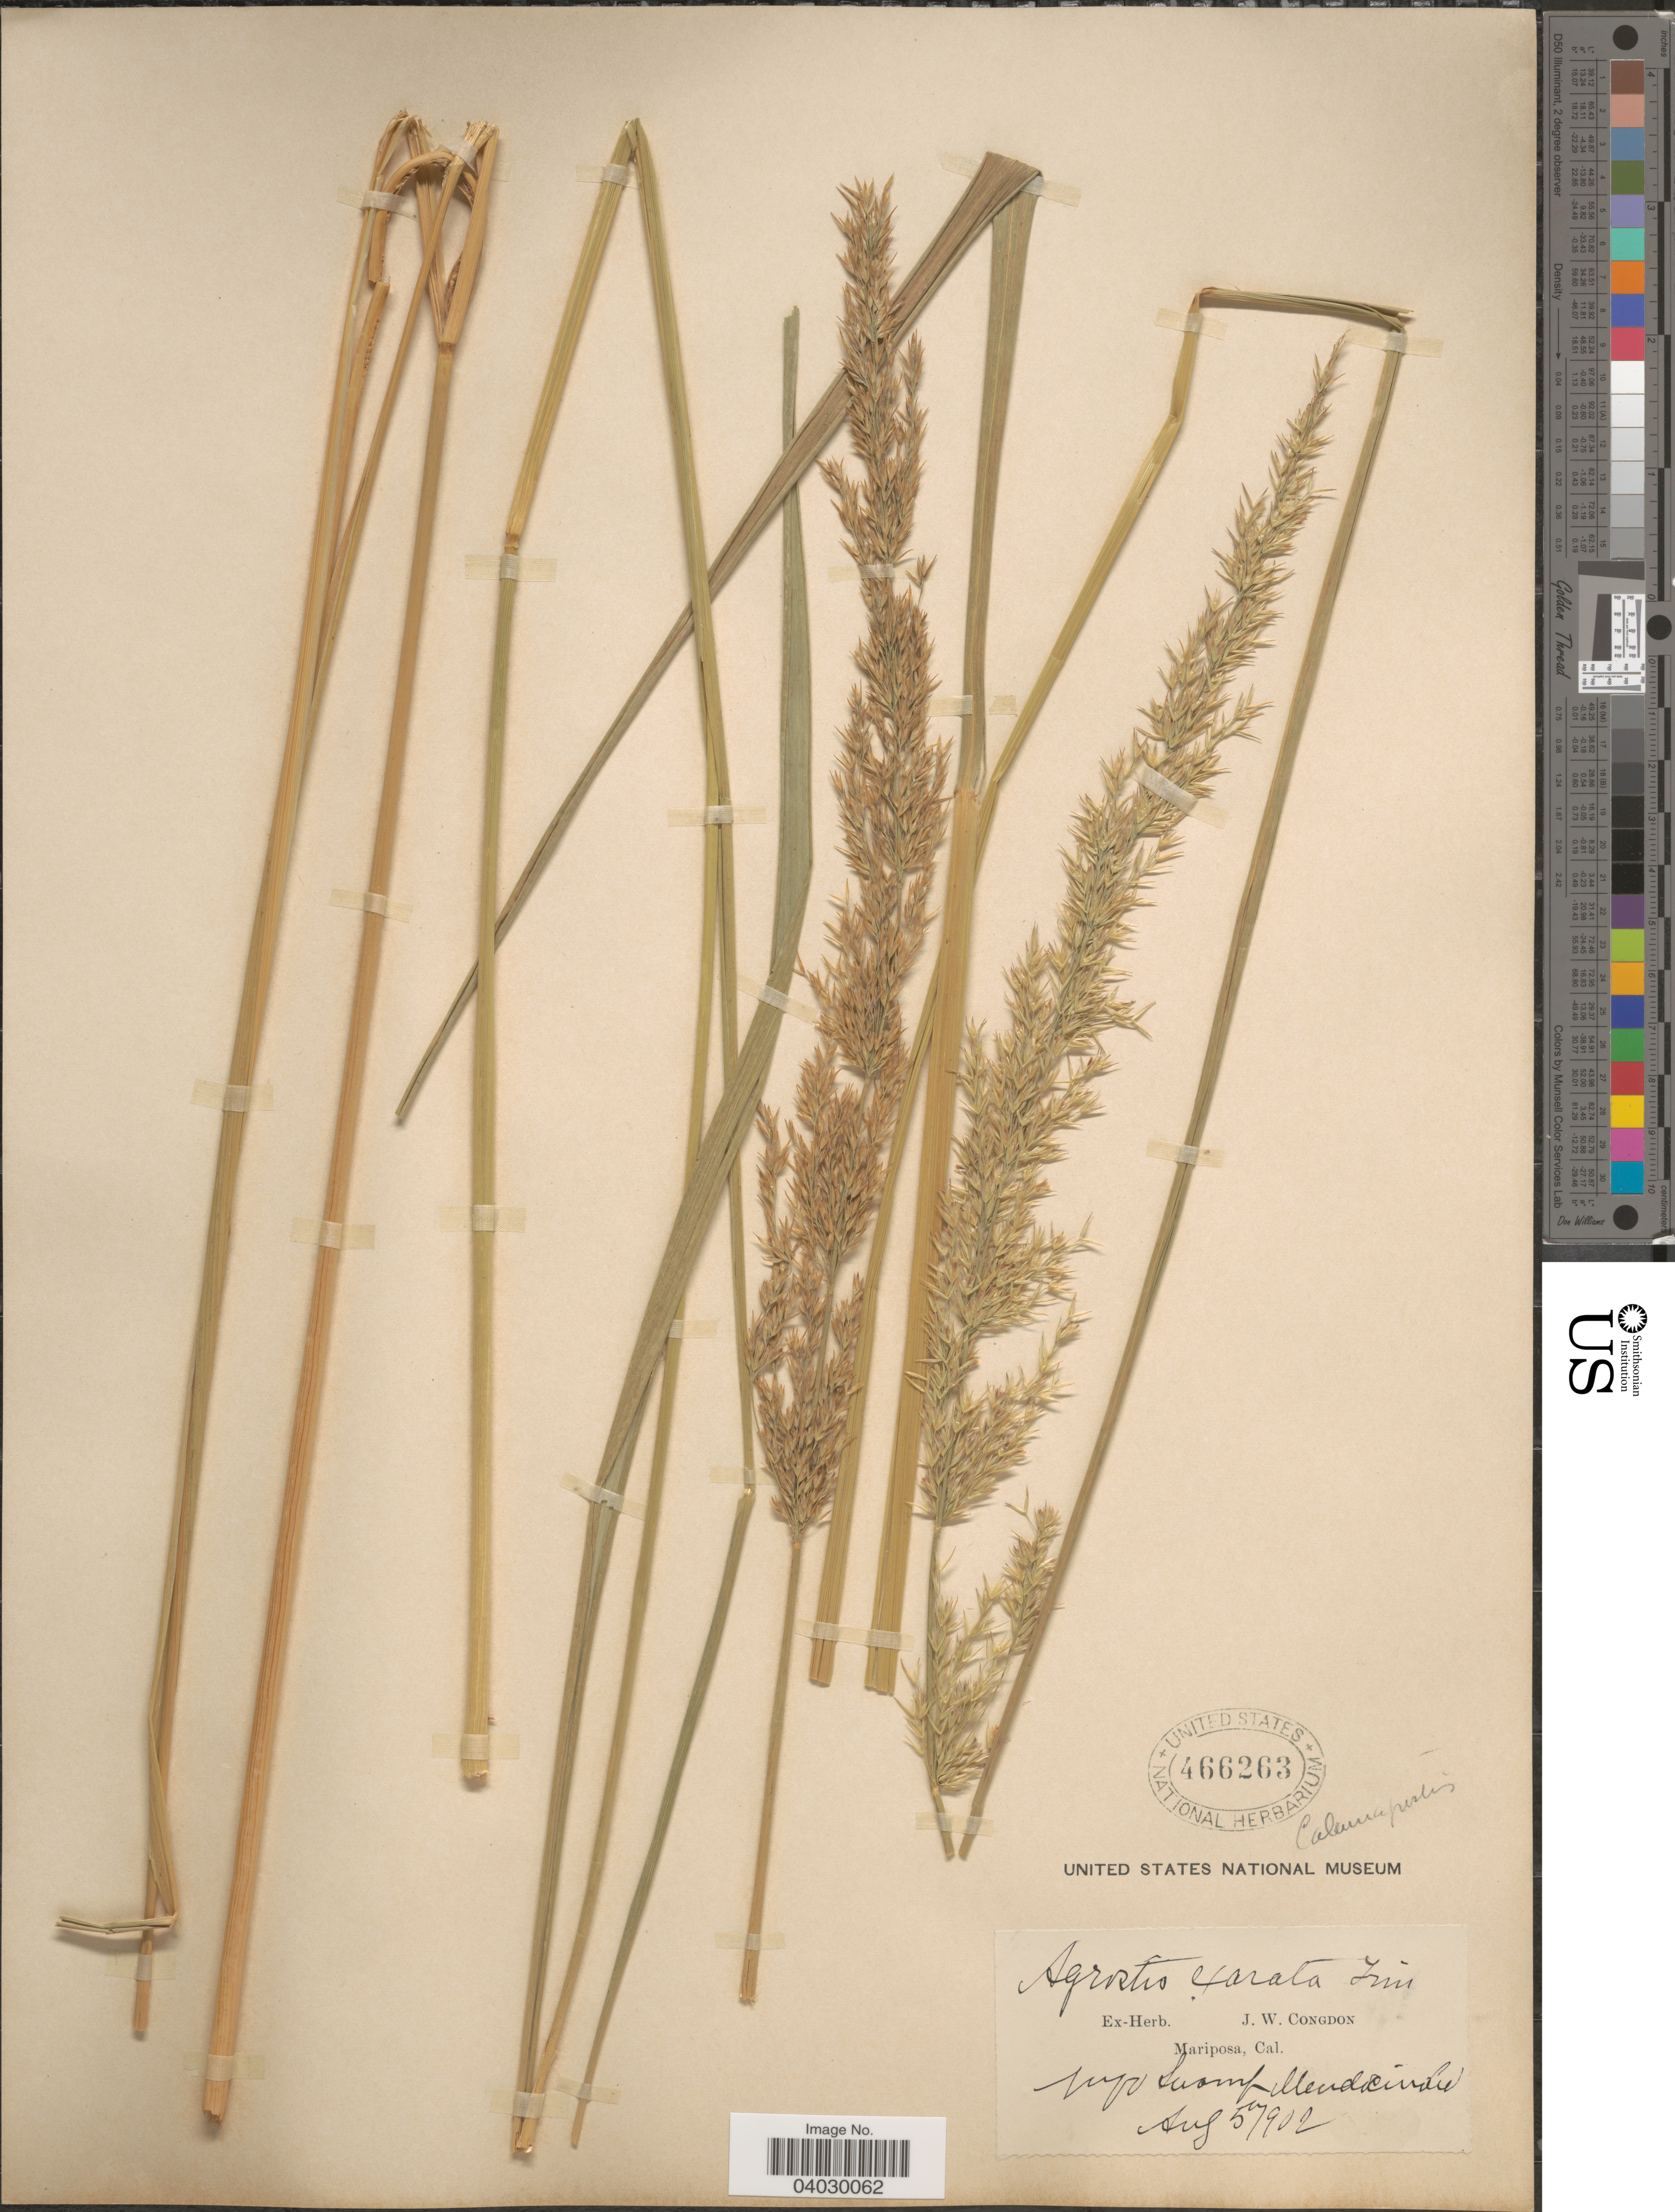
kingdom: Plantae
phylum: Tracheophyta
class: Liliopsida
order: Poales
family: Poaceae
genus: Calamagrostis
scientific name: Calamagrostis nutkaensis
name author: (J. Presl) Steud.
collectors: ex herb. J. W. Congdon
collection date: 1902-08-05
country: United States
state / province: California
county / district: Mendocino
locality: Mendocino Co.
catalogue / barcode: US 466263